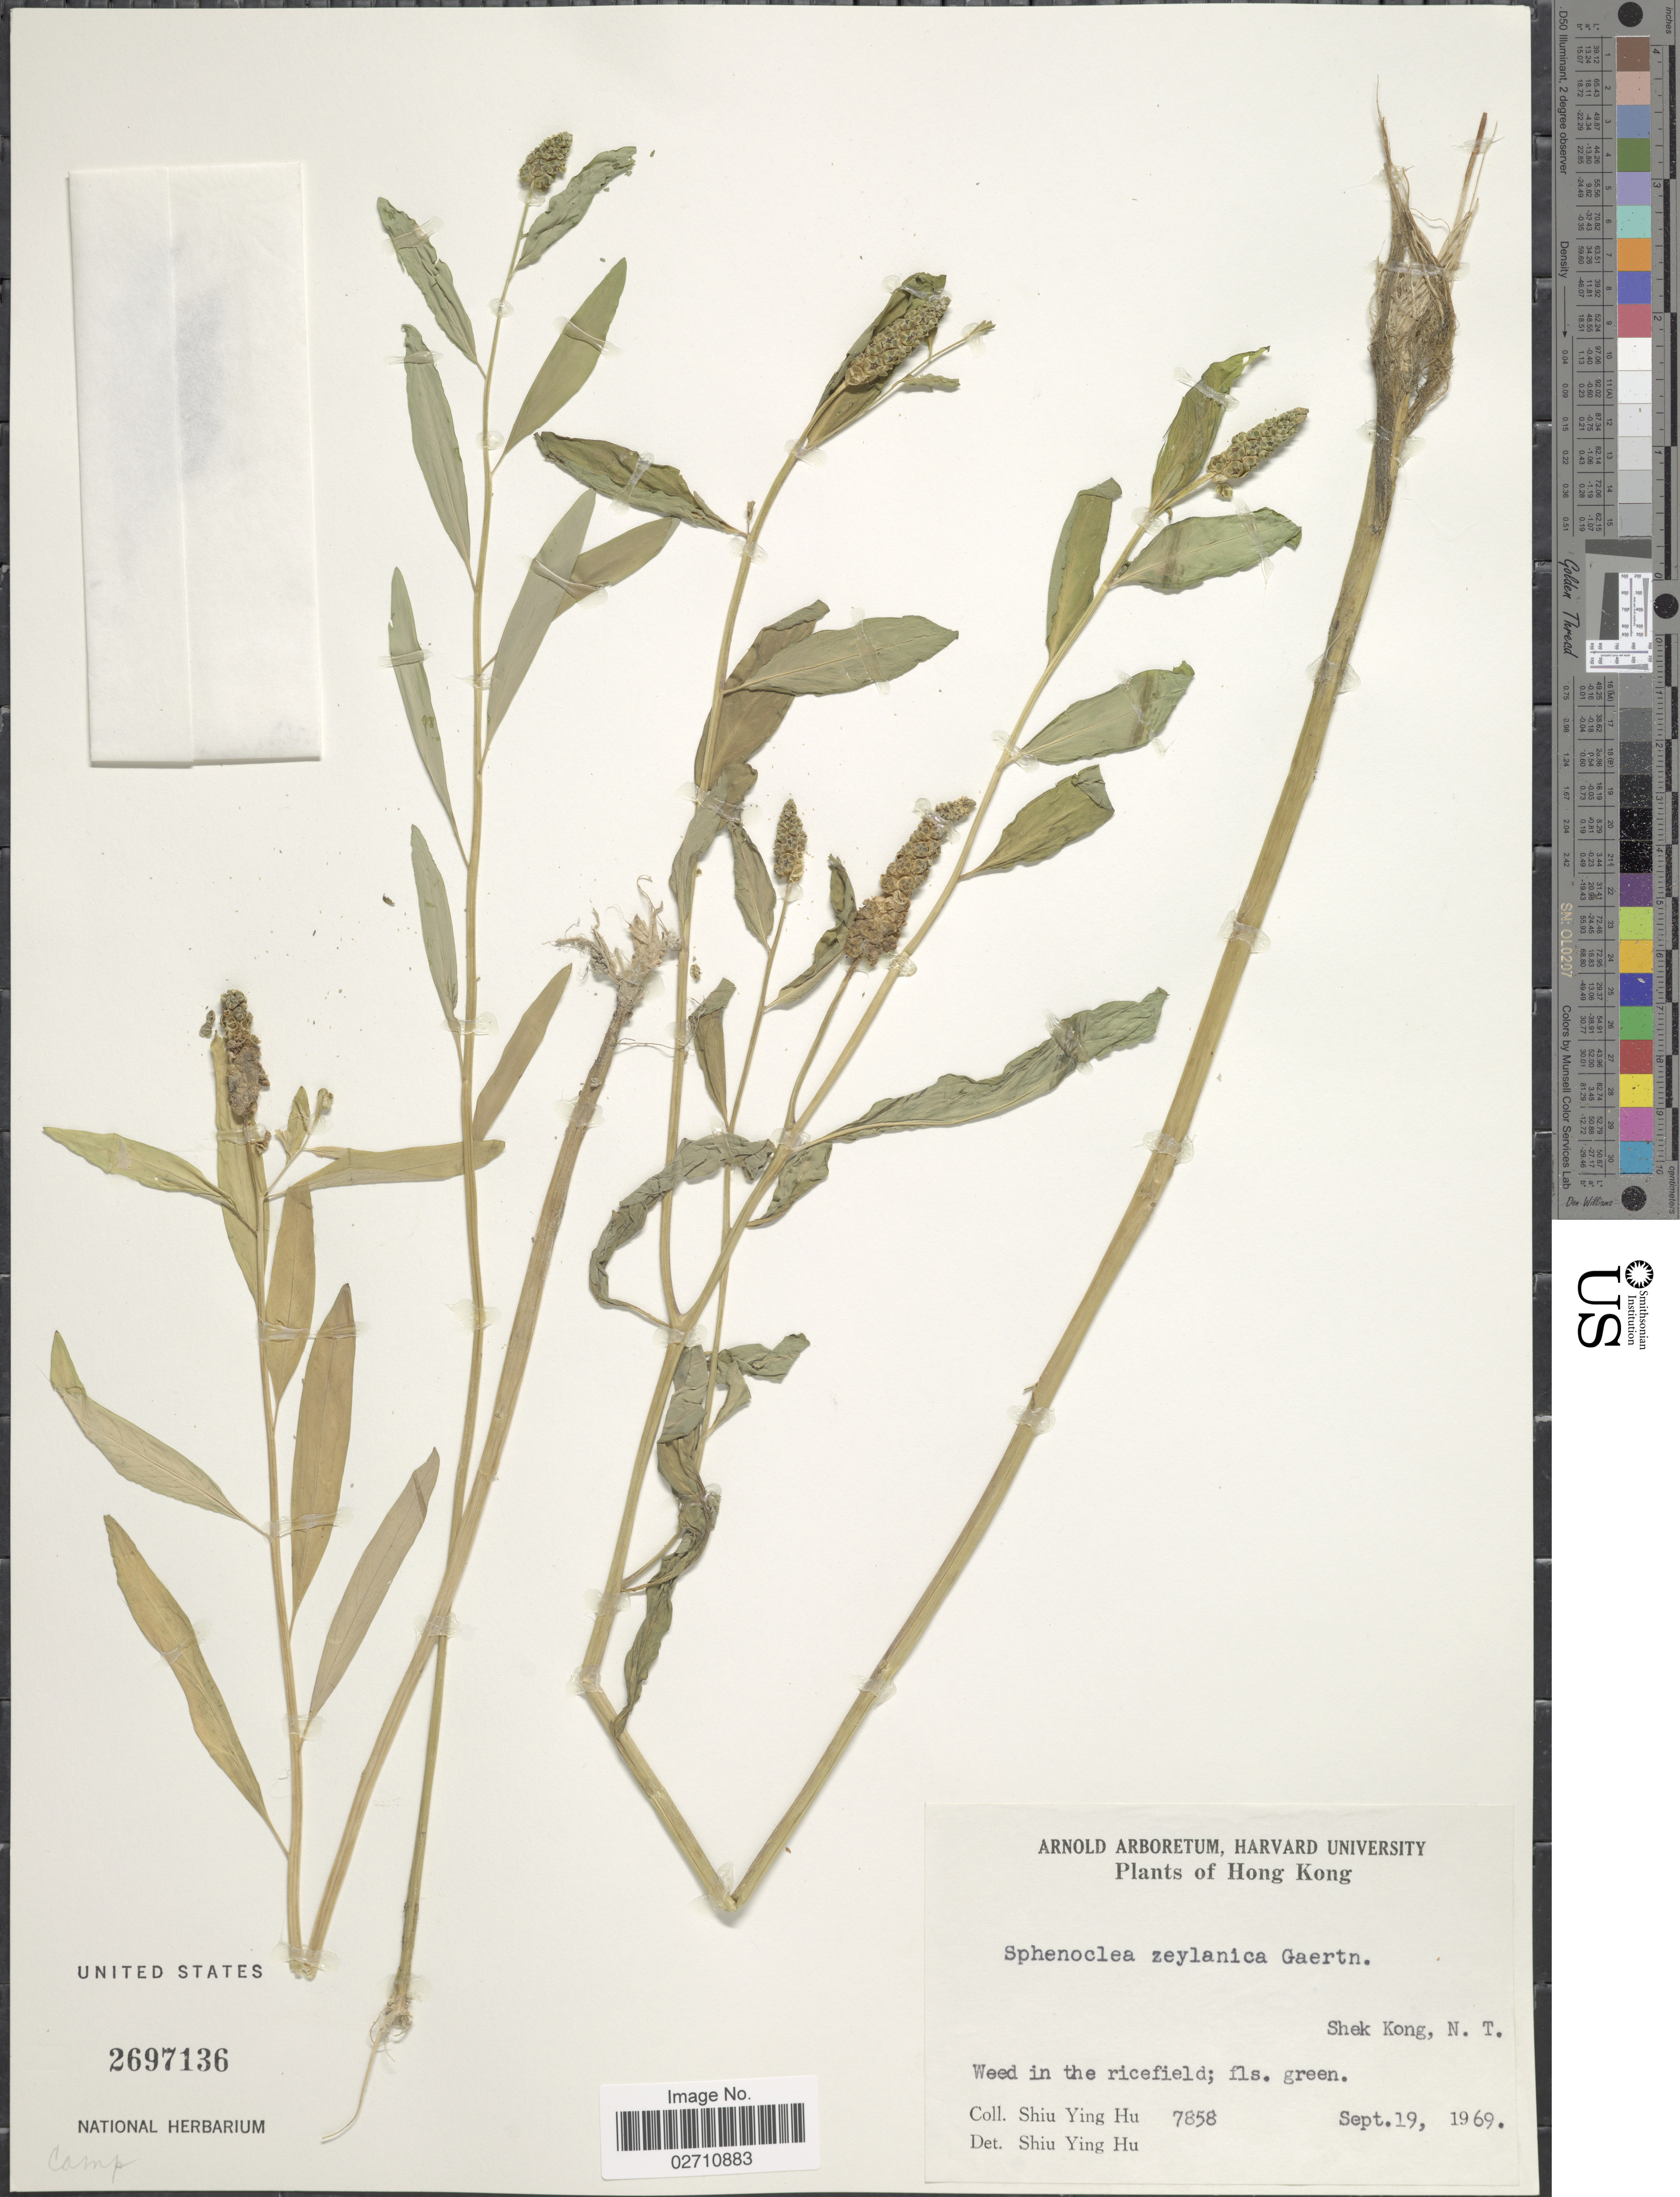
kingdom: Plantae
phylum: Tracheophyta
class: Magnoliopsida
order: Solanales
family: Sphenocleaceae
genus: Sphenoclea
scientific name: Sphenoclea zeylanica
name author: Gaertn.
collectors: S. Y. Hu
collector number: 7858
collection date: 1969-09-19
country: China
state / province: Hong Kong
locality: Shek Kong, N. T.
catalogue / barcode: US 2697136